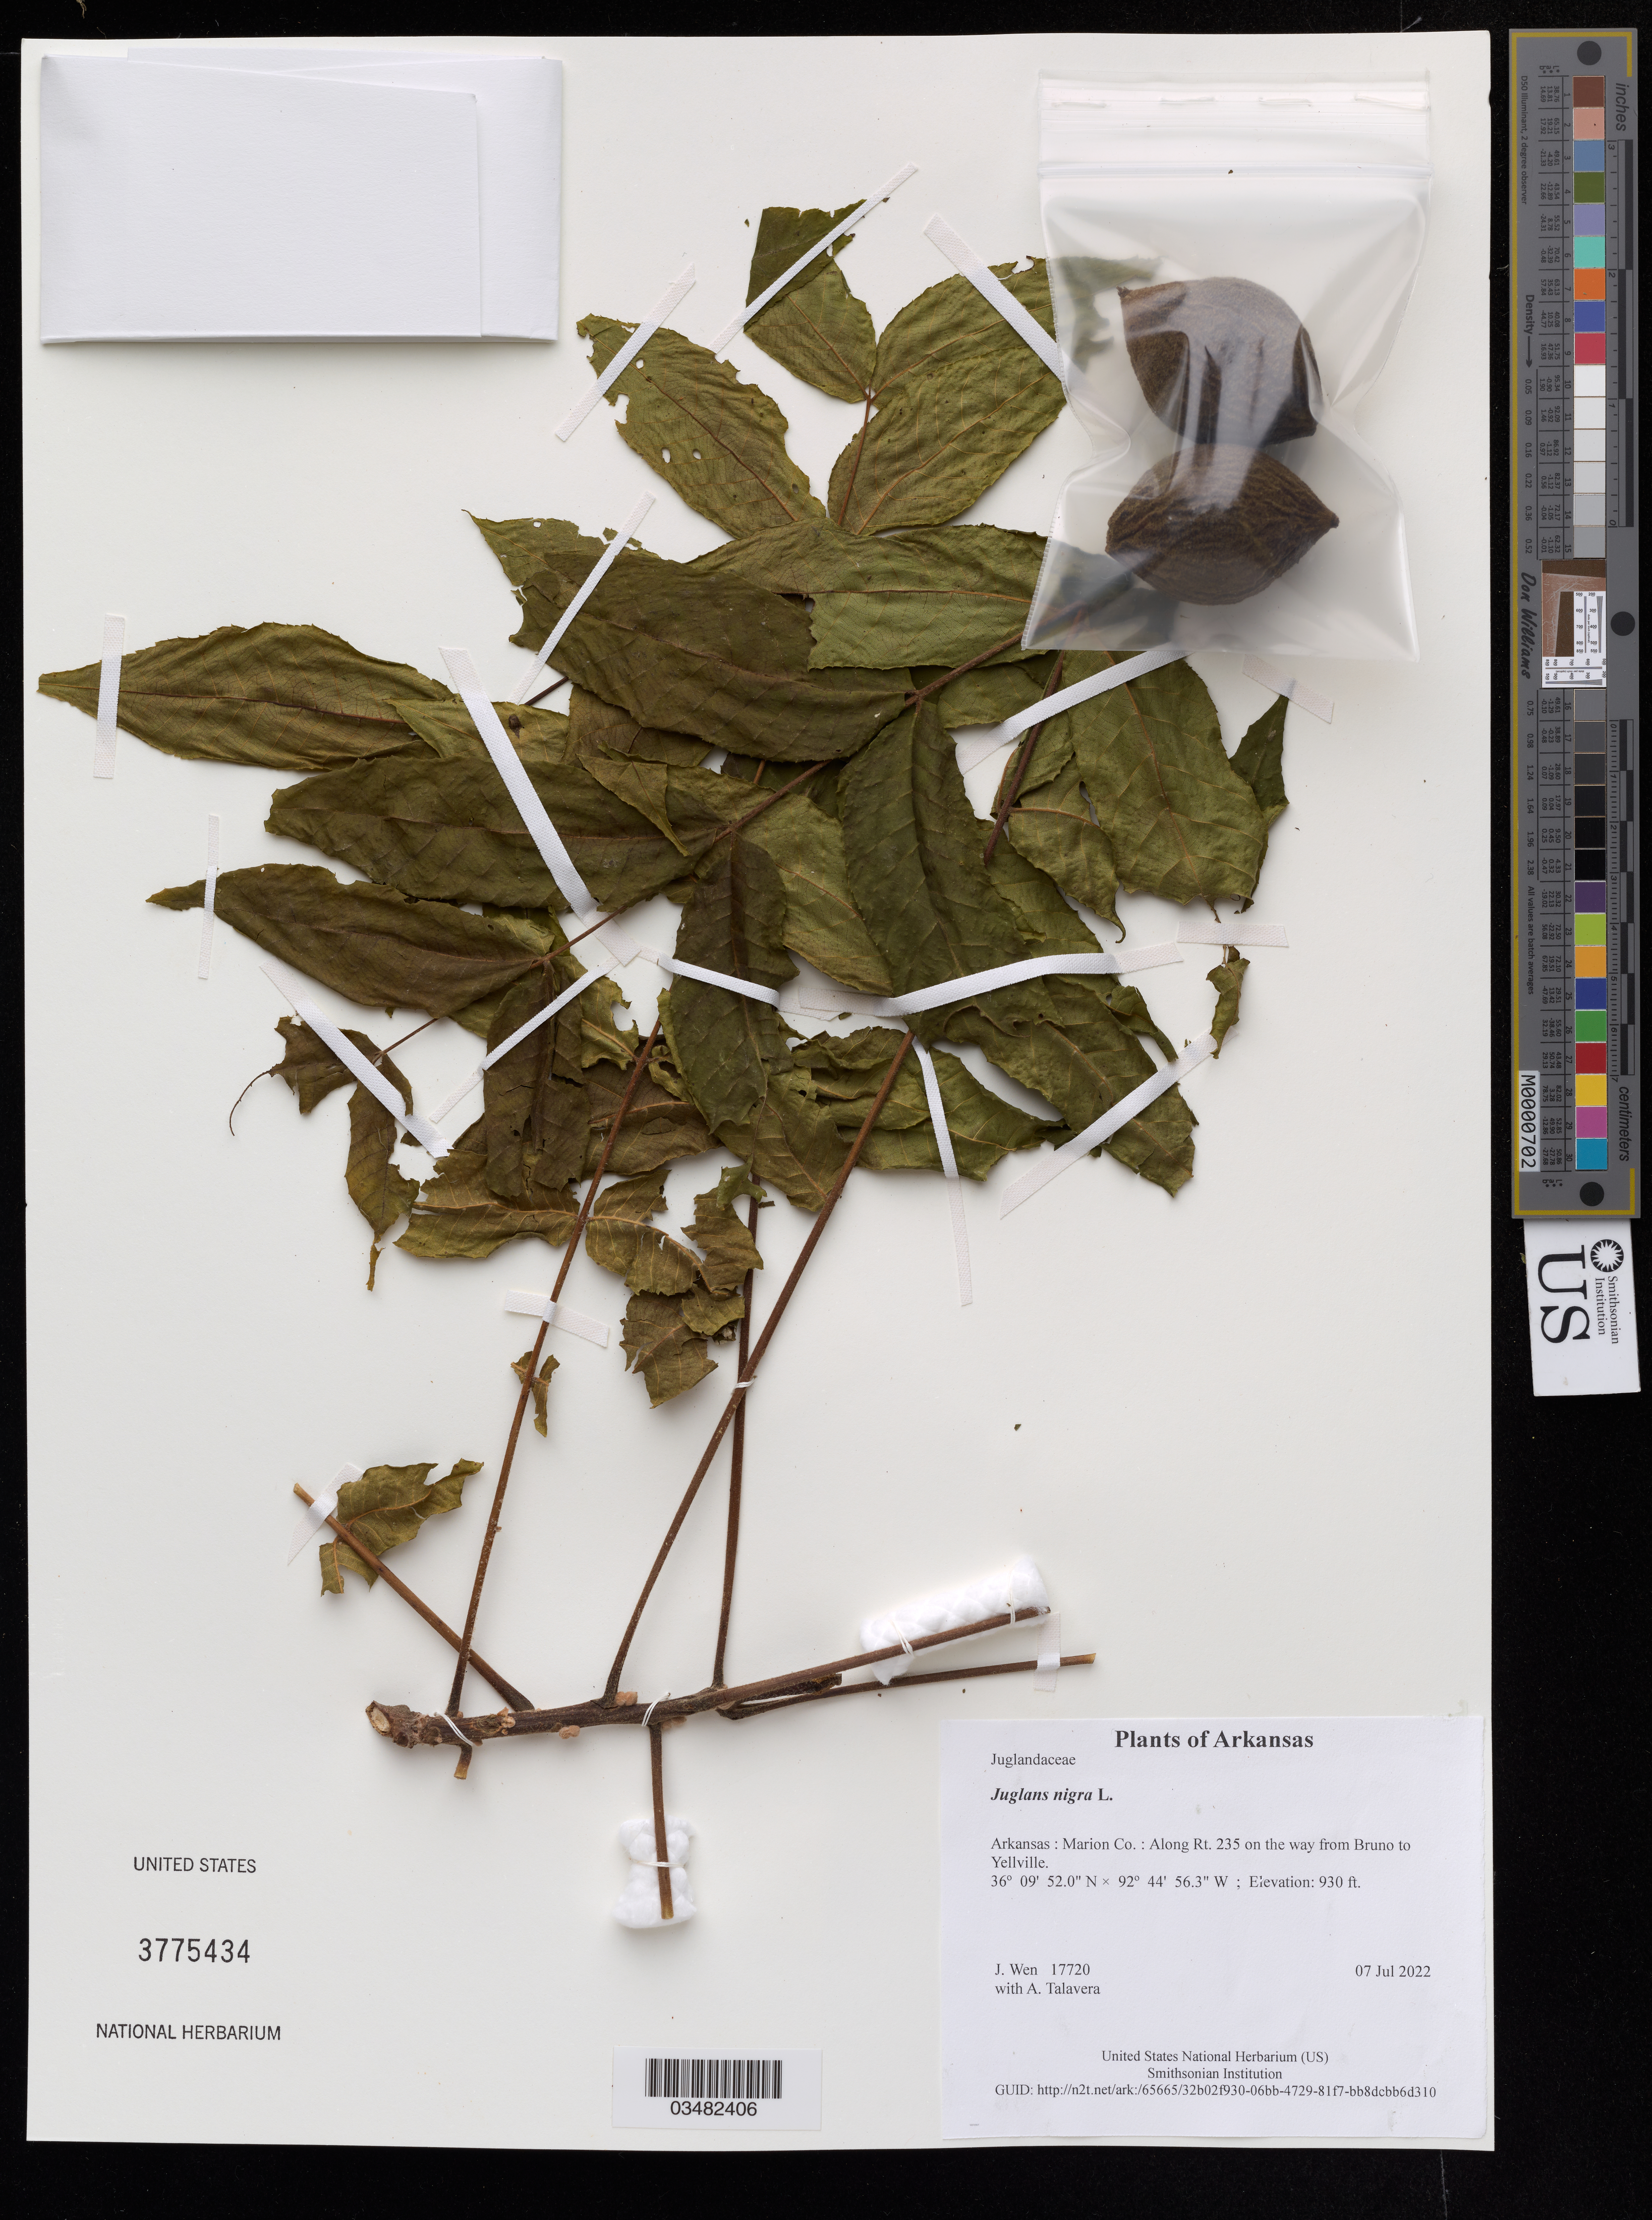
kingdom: Plantae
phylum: Tracheophyta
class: Magnoliopsida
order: Fagales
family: Juglandaceae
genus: Juglans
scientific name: Juglans nigra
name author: L.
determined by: Wen, Jun, (BOT), Smithsonian Institution - National Museum of Natural History (UNITED STATES)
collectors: J. Wen & A. Talavera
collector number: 17720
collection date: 2022-07-07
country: United States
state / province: Arkansas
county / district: Marion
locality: Along Rt. 235 on the way from Bruno to Yellville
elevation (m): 283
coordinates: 36 09.867 N, 92 44.938 W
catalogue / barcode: US 3775434